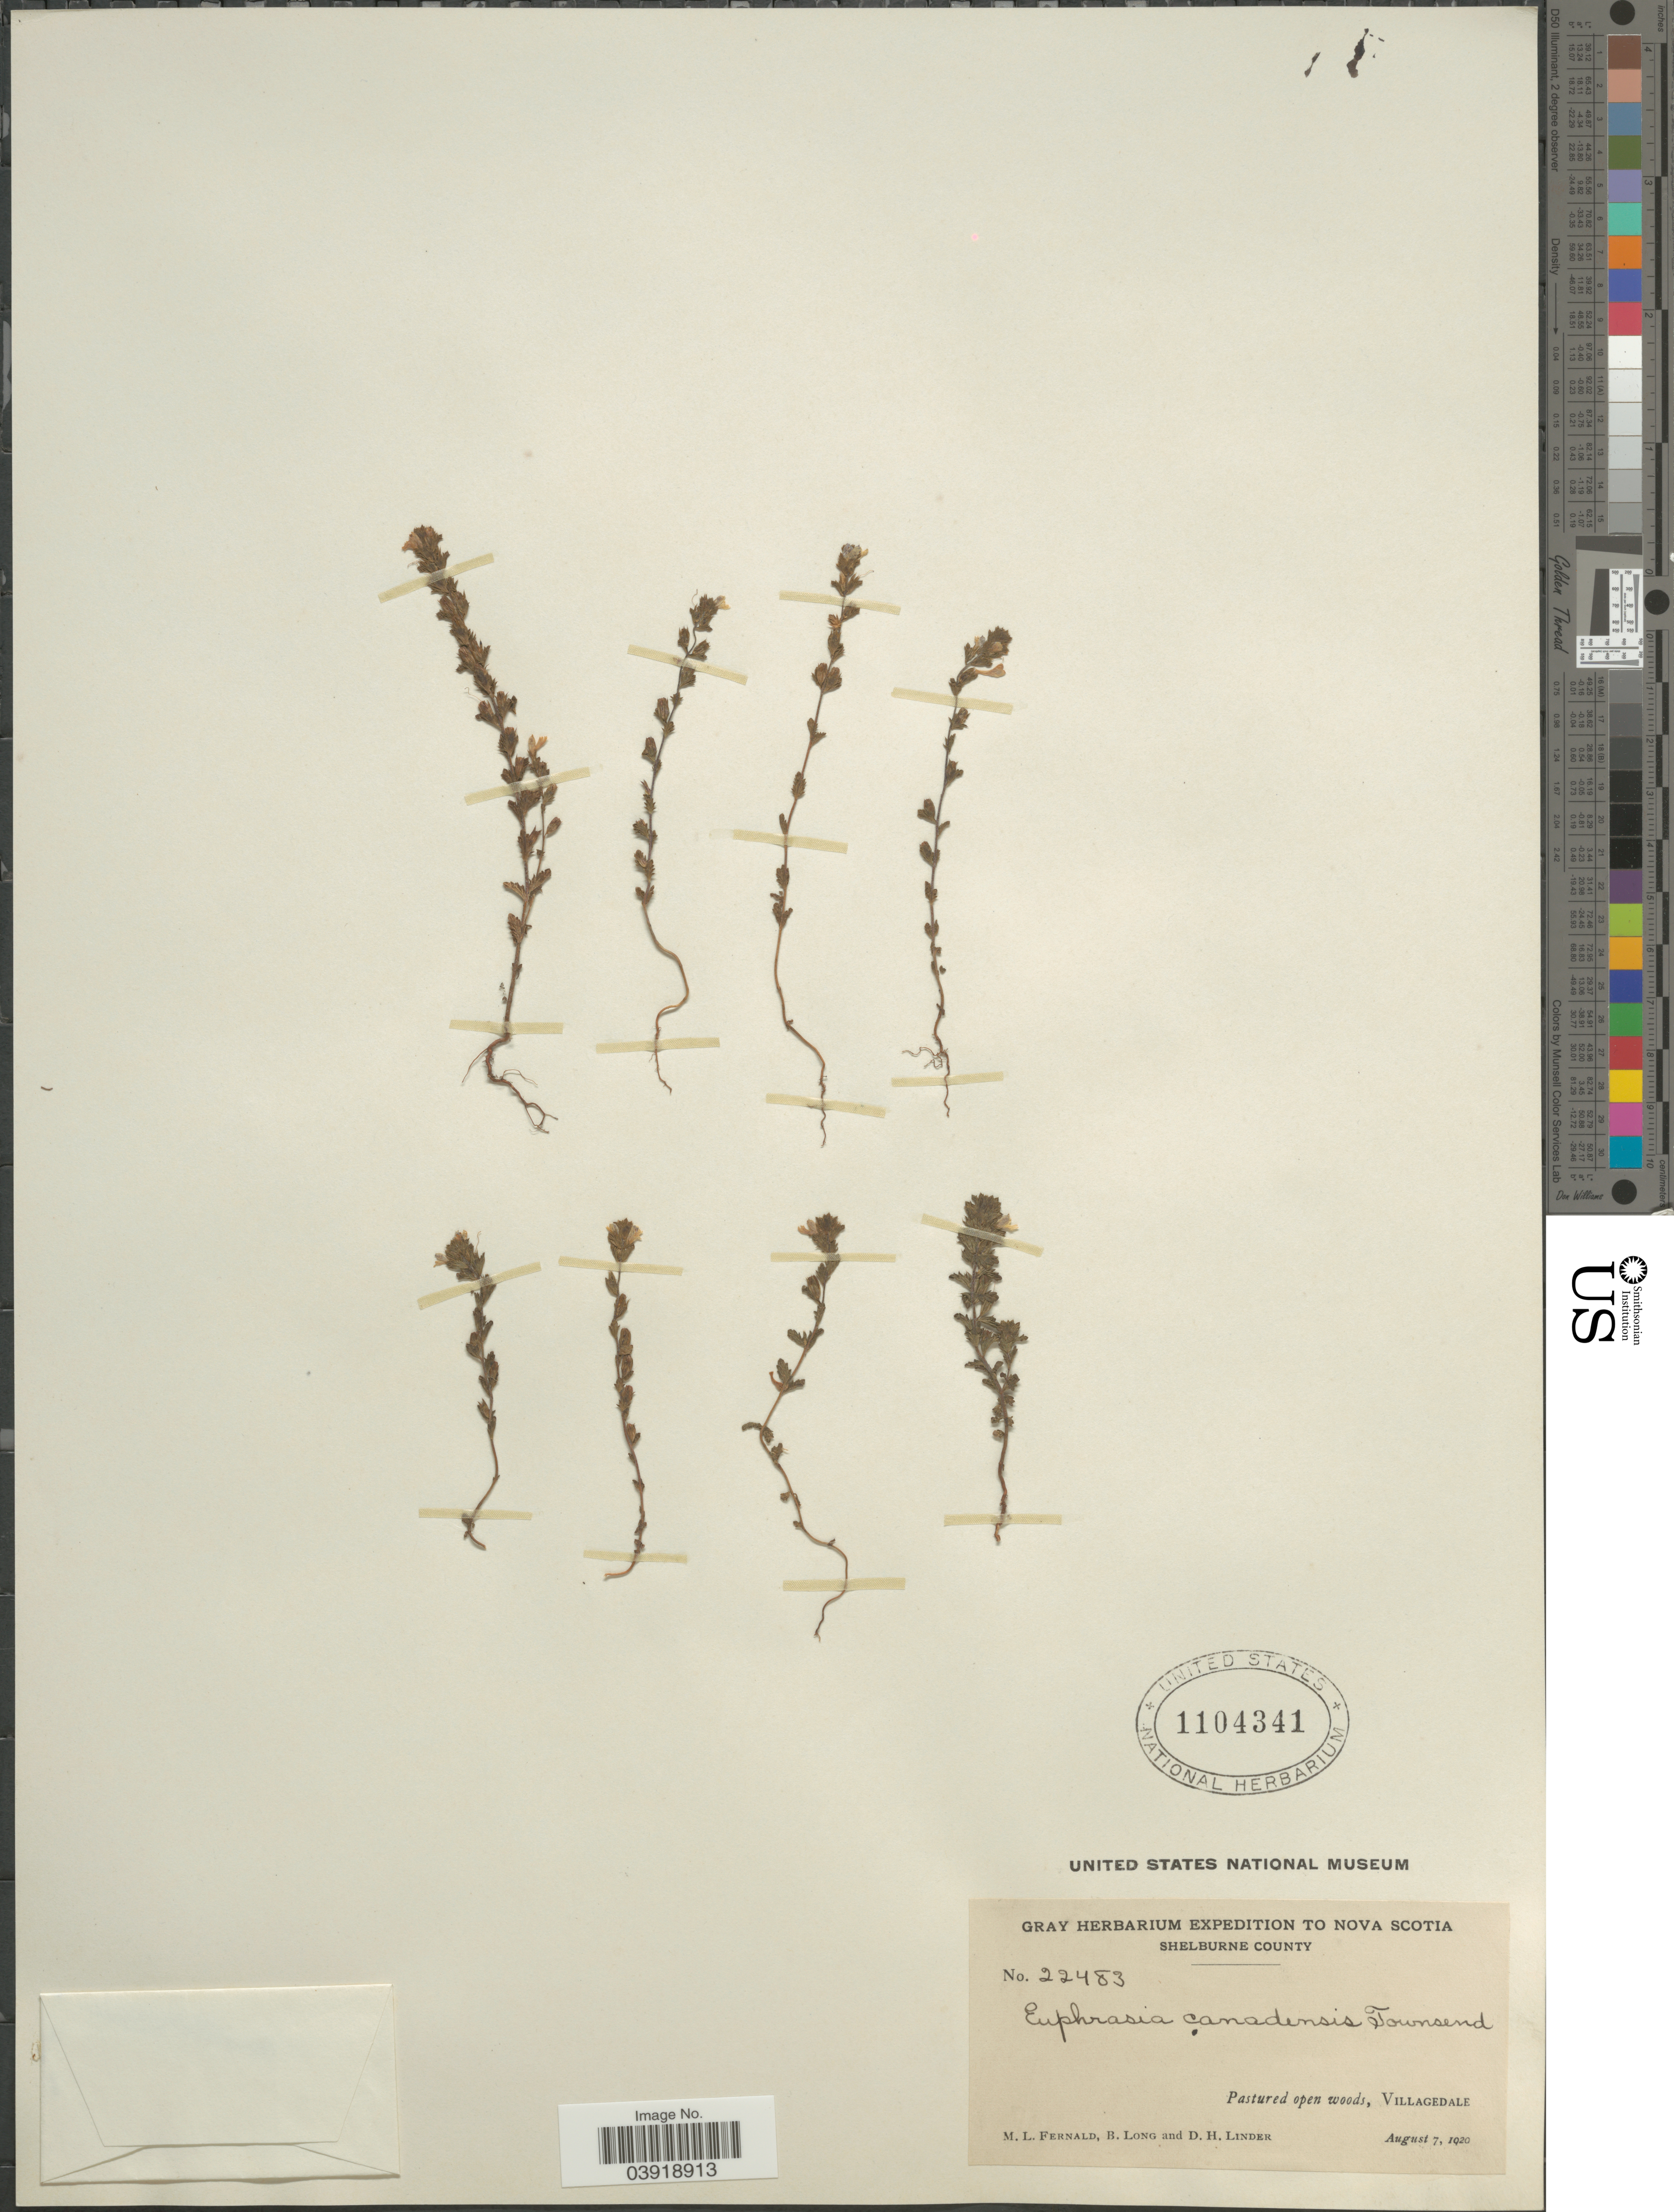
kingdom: Plantae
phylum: Tracheophyta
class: Magnoliopsida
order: Lamiales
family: Orobanchaceae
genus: Euphrasia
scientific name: Euphrasia canadensis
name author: J.F. Towns.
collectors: M. L. Fernald, B. Long & D. Linder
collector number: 22483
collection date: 1920-08-07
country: Canada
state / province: Nova Scotia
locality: Shelburne County. Villagedale.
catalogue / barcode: US 1104341